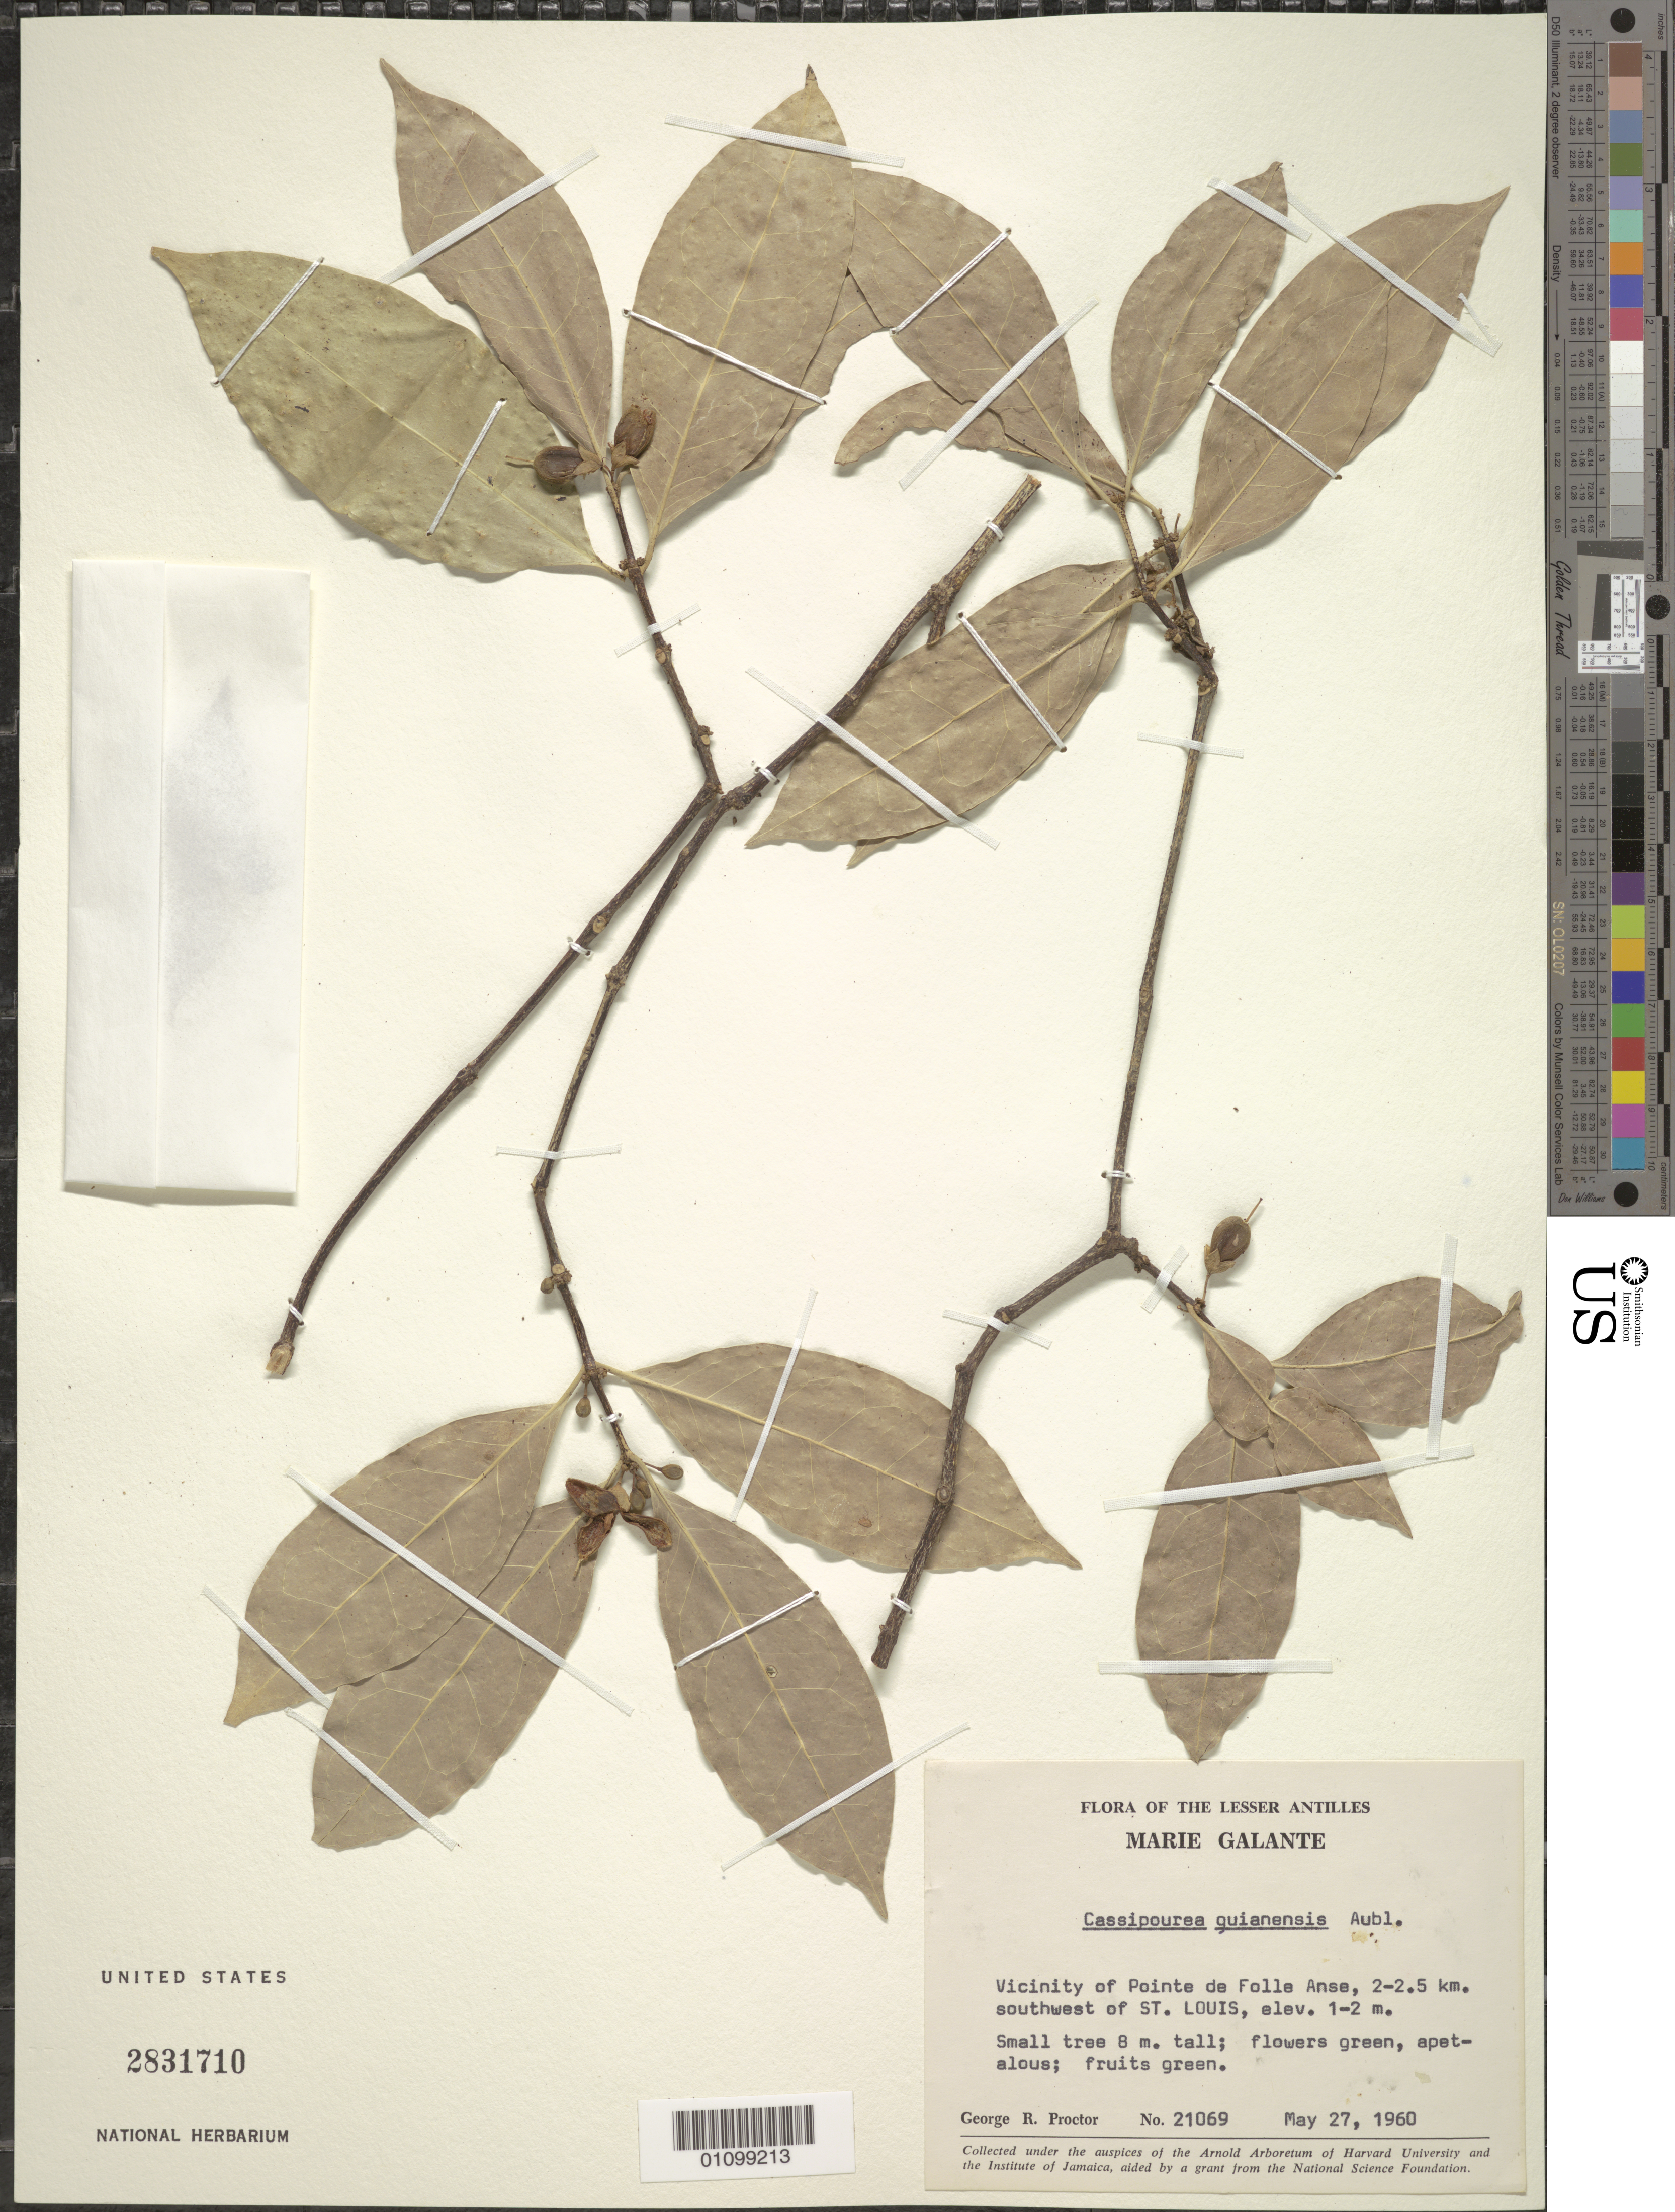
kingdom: Plantae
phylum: Tracheophyta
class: Magnoliopsida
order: Malpighiales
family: Rhizophoraceae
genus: Cassipourea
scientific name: Cassipourea elliptica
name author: (Sw.) Poir.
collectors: G. R. Proctor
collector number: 21069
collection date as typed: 27 May 1960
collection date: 1960-05-27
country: Guadeloupe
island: Marie Galante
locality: Vicinity of Pointe de Folle Anse, 2-2.5 km SW of St. Louis.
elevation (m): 1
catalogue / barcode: US 2831710